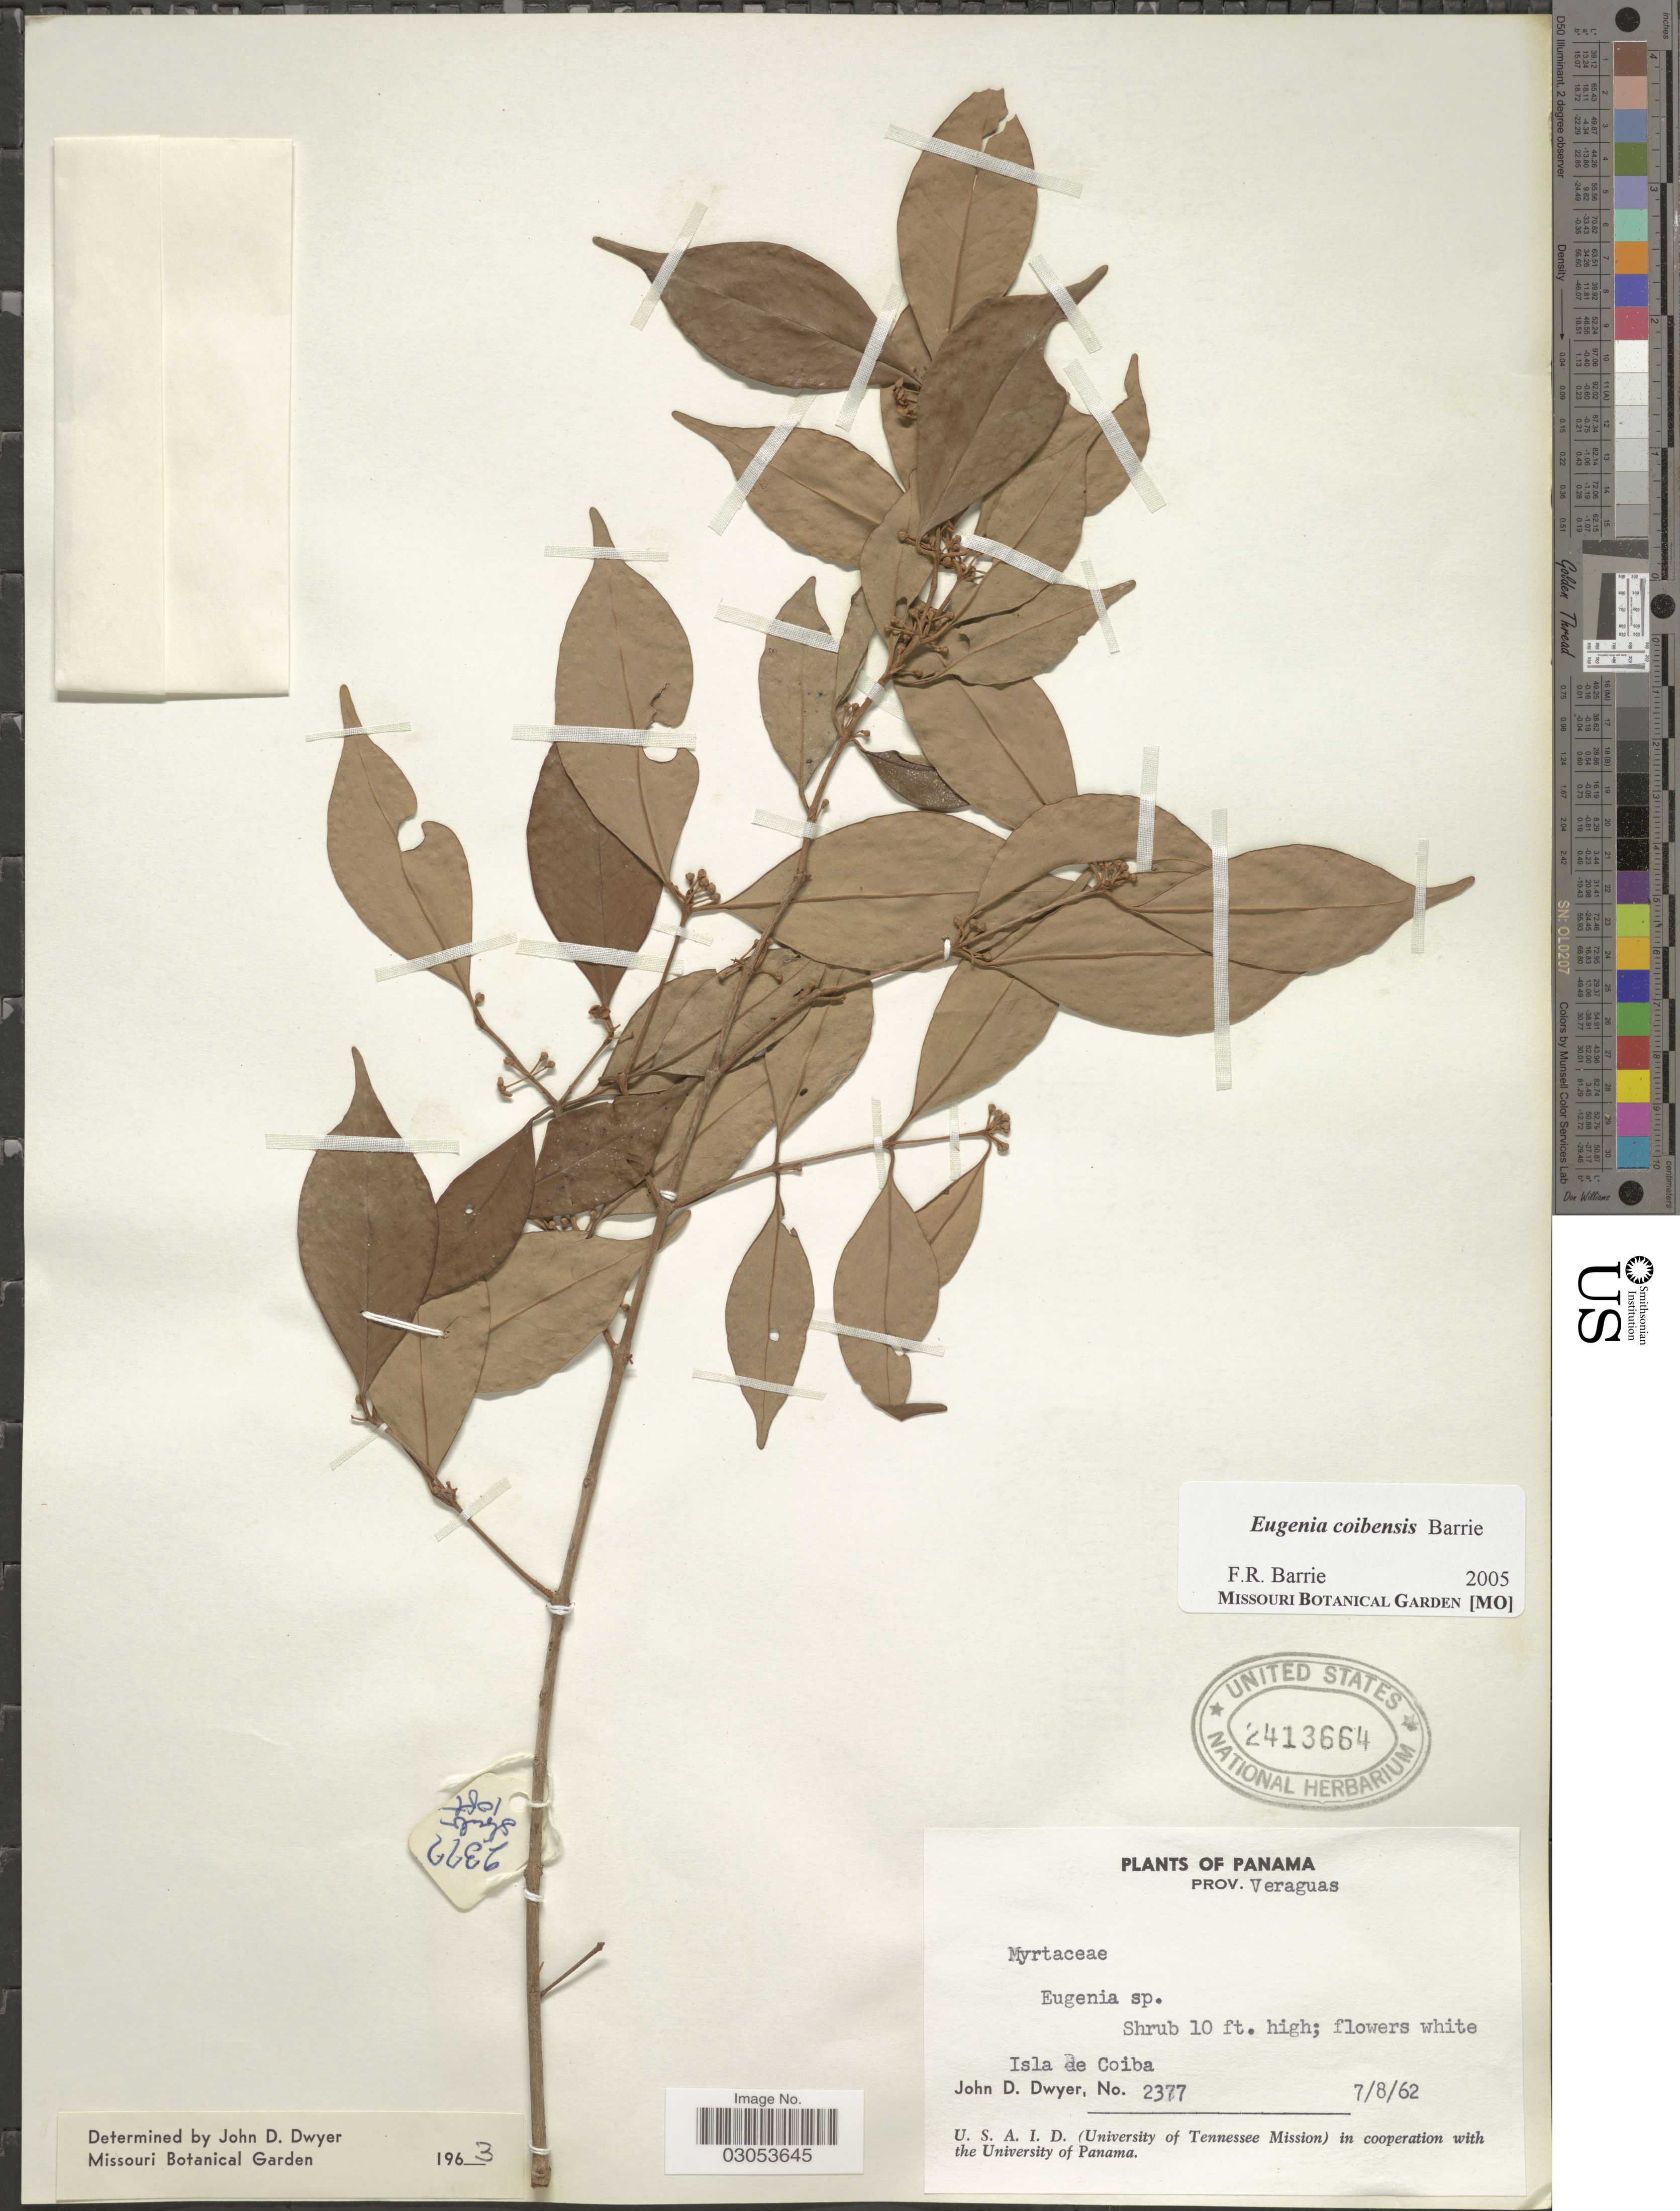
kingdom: Plantae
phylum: Tracheophyta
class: Magnoliopsida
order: Myrtales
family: Myrtaceae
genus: Eugenia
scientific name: Eugenia coibensis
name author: Barrie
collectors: J. D. Dwyer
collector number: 2377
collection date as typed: Transcribed d/m/y: 7/8/62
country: Panama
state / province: Veraguas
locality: Isla de Coiba.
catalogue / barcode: US 2413664